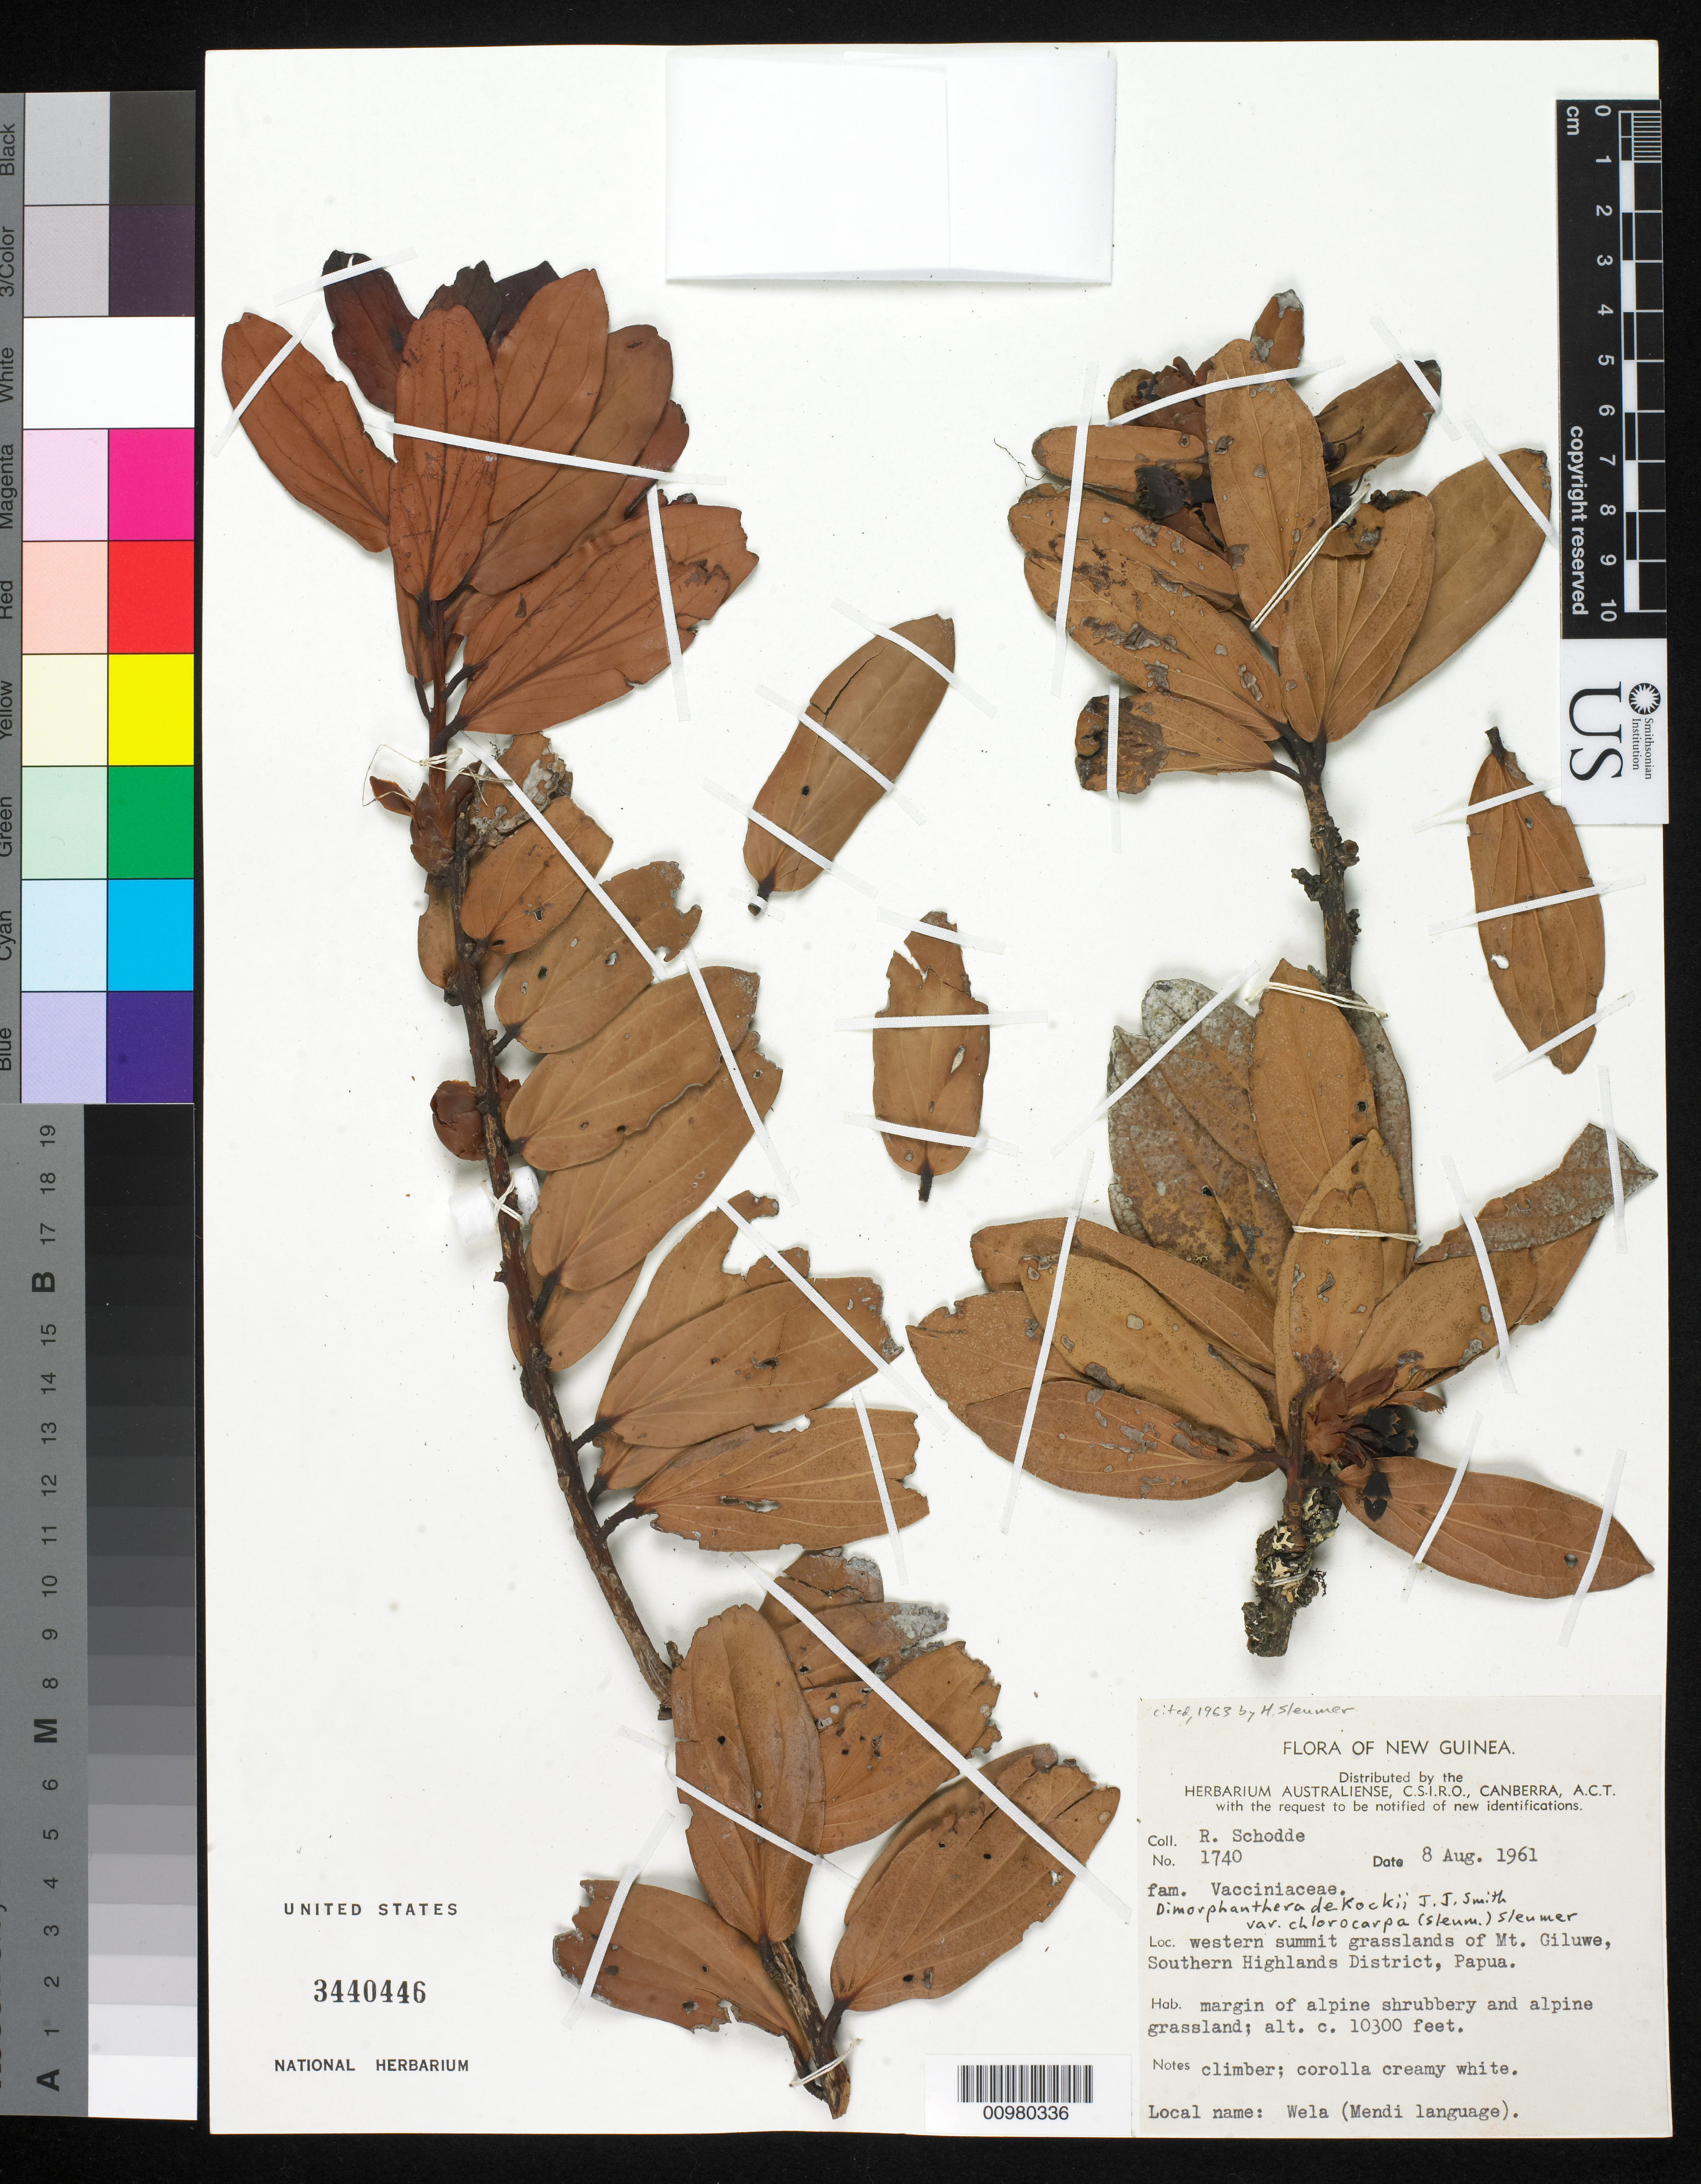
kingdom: Plantae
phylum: Tracheophyta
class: Magnoliopsida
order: Ericales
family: Ericaceae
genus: Dimorphanthera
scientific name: Dimorphanthera dekockii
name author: J.J. Sm.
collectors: R. Schodde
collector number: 1740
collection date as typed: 08 Aug 1961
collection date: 1961-08-08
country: Papua New Guinea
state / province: Southern Highlands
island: New Guinea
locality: Western summit grasslands of Mt. Giluwe.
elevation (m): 3139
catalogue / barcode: US 3440446